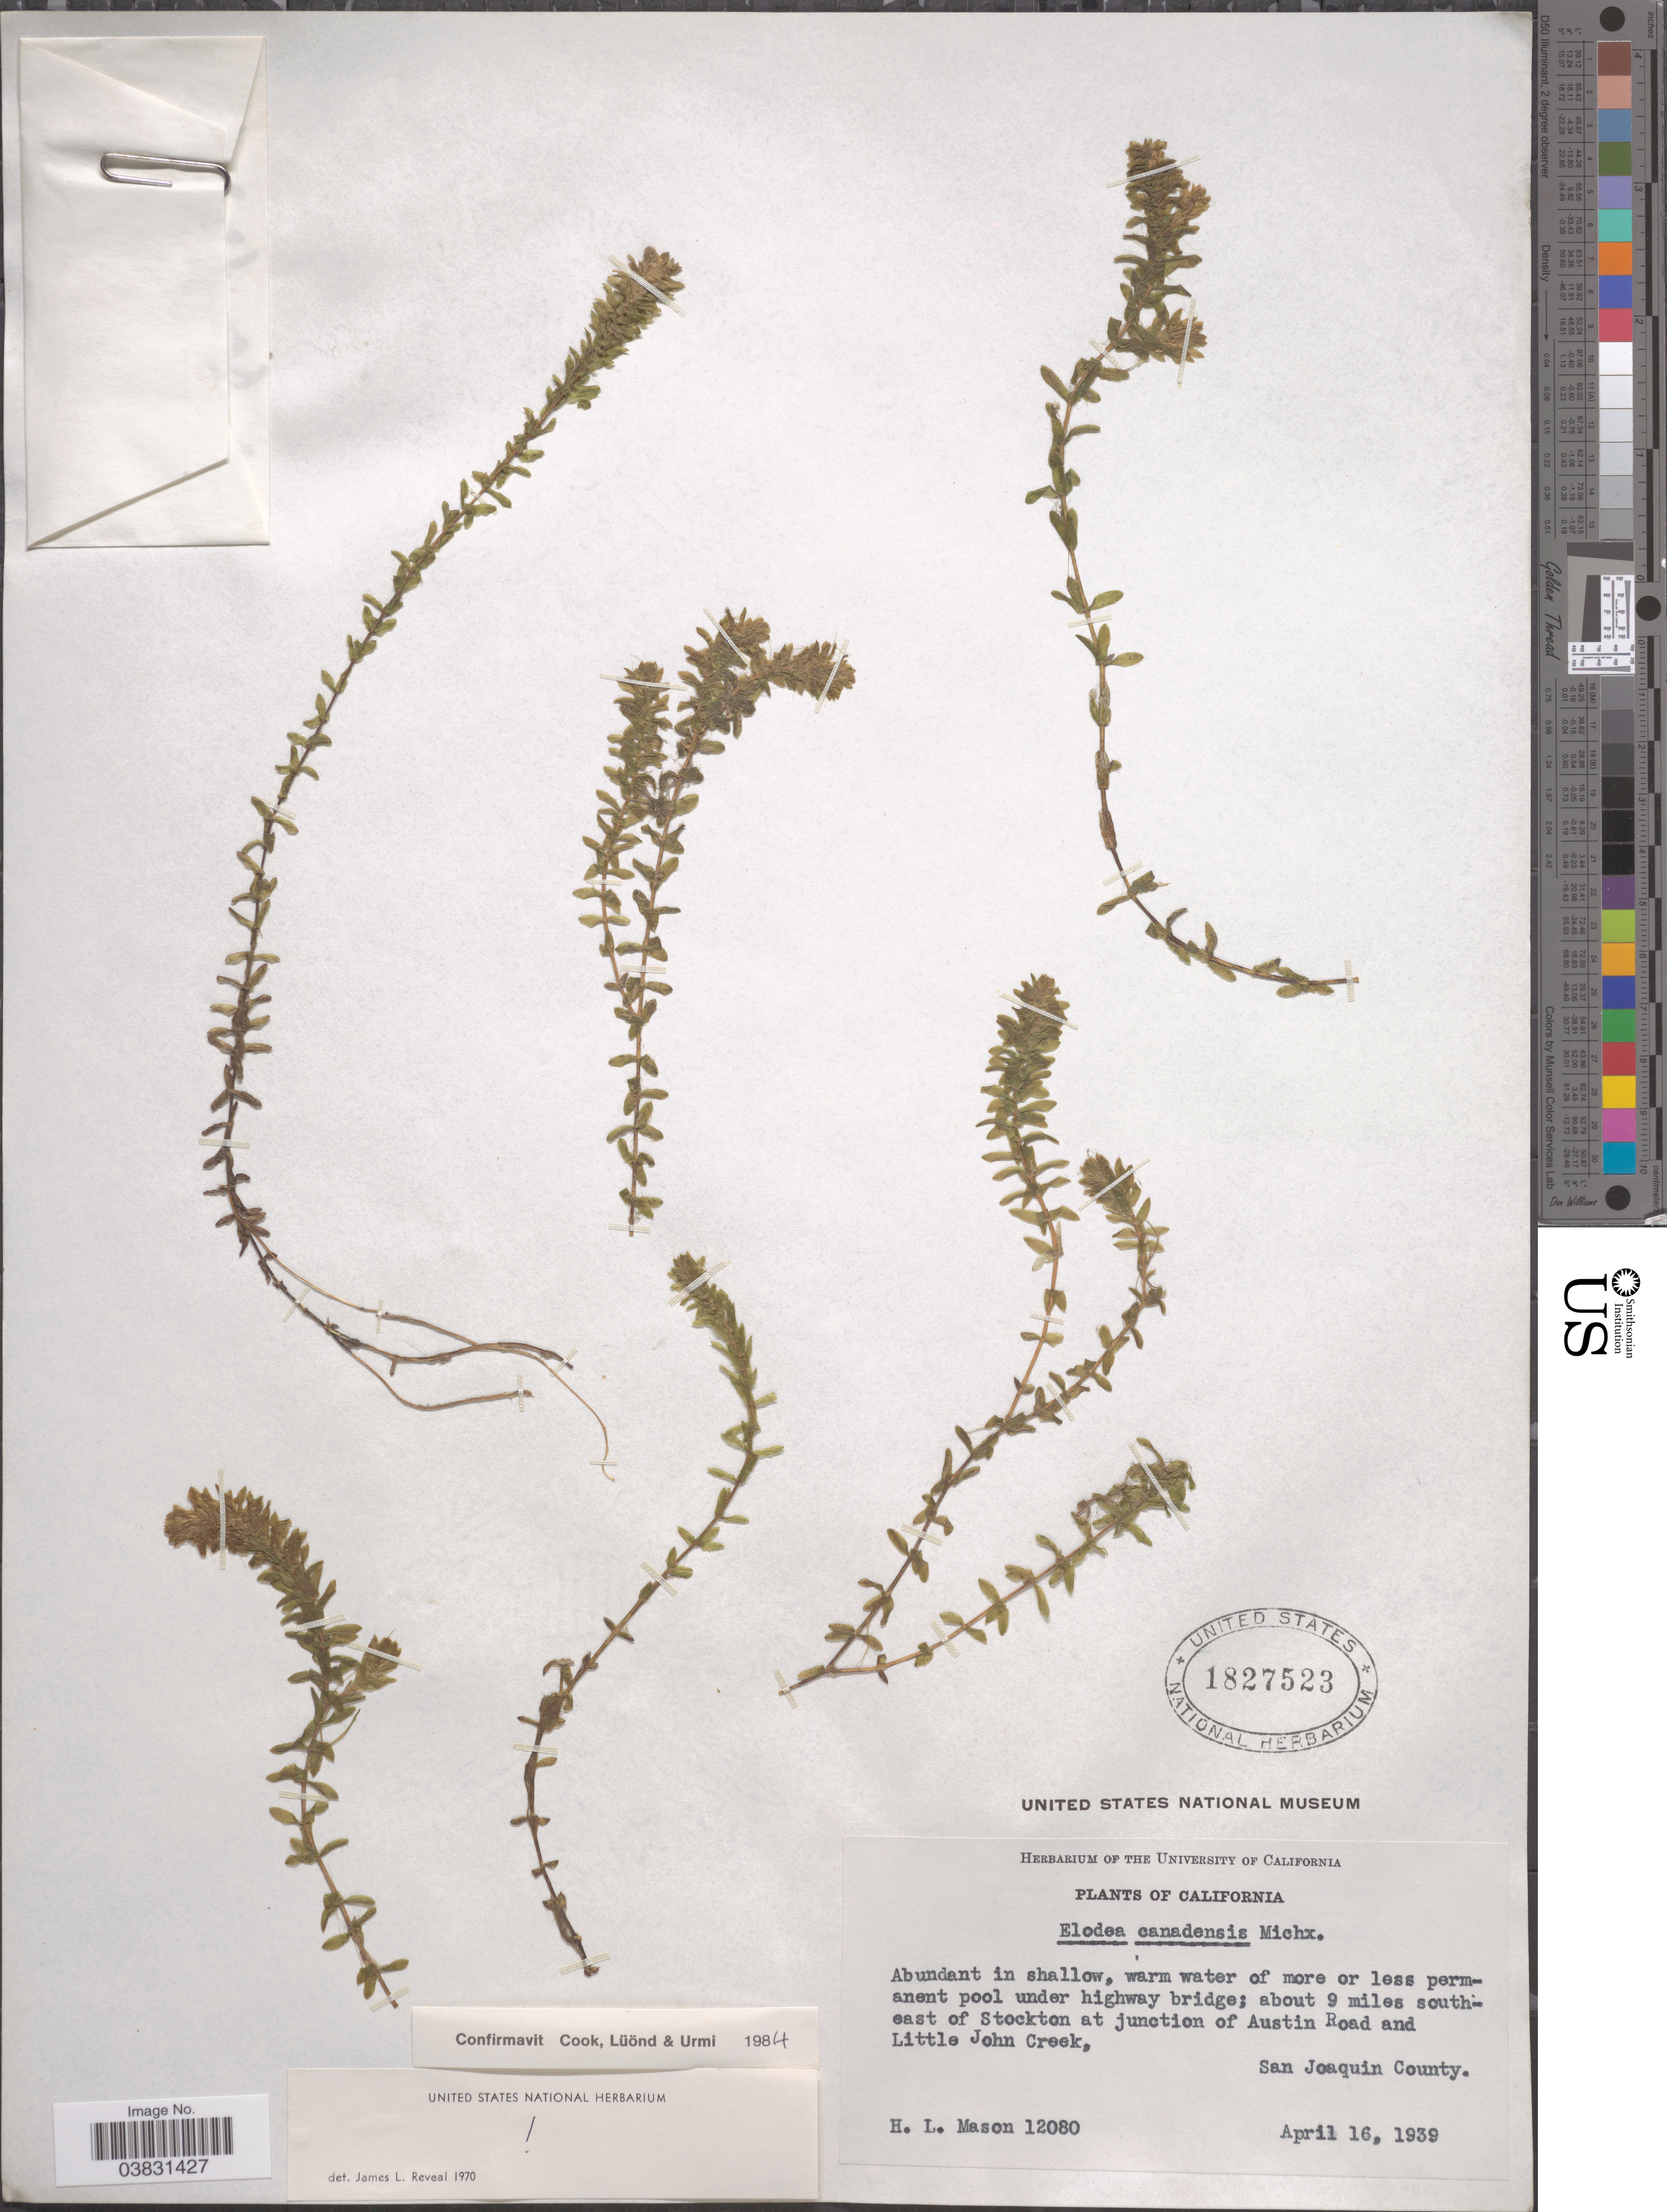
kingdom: Plantae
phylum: Tracheophyta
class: Liliopsida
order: Alismatales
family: Hydrocharitaceae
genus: Elodea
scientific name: Elodea canadensis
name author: Michx.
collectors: H. L. Mason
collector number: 12080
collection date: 1939-04-16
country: United States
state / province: California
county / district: San Joaquin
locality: Under highway bridge; about 9 miles southeast of Stockton at junction of Austin Road and Little John Creek, San Joaquin County.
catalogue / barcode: US 1827523